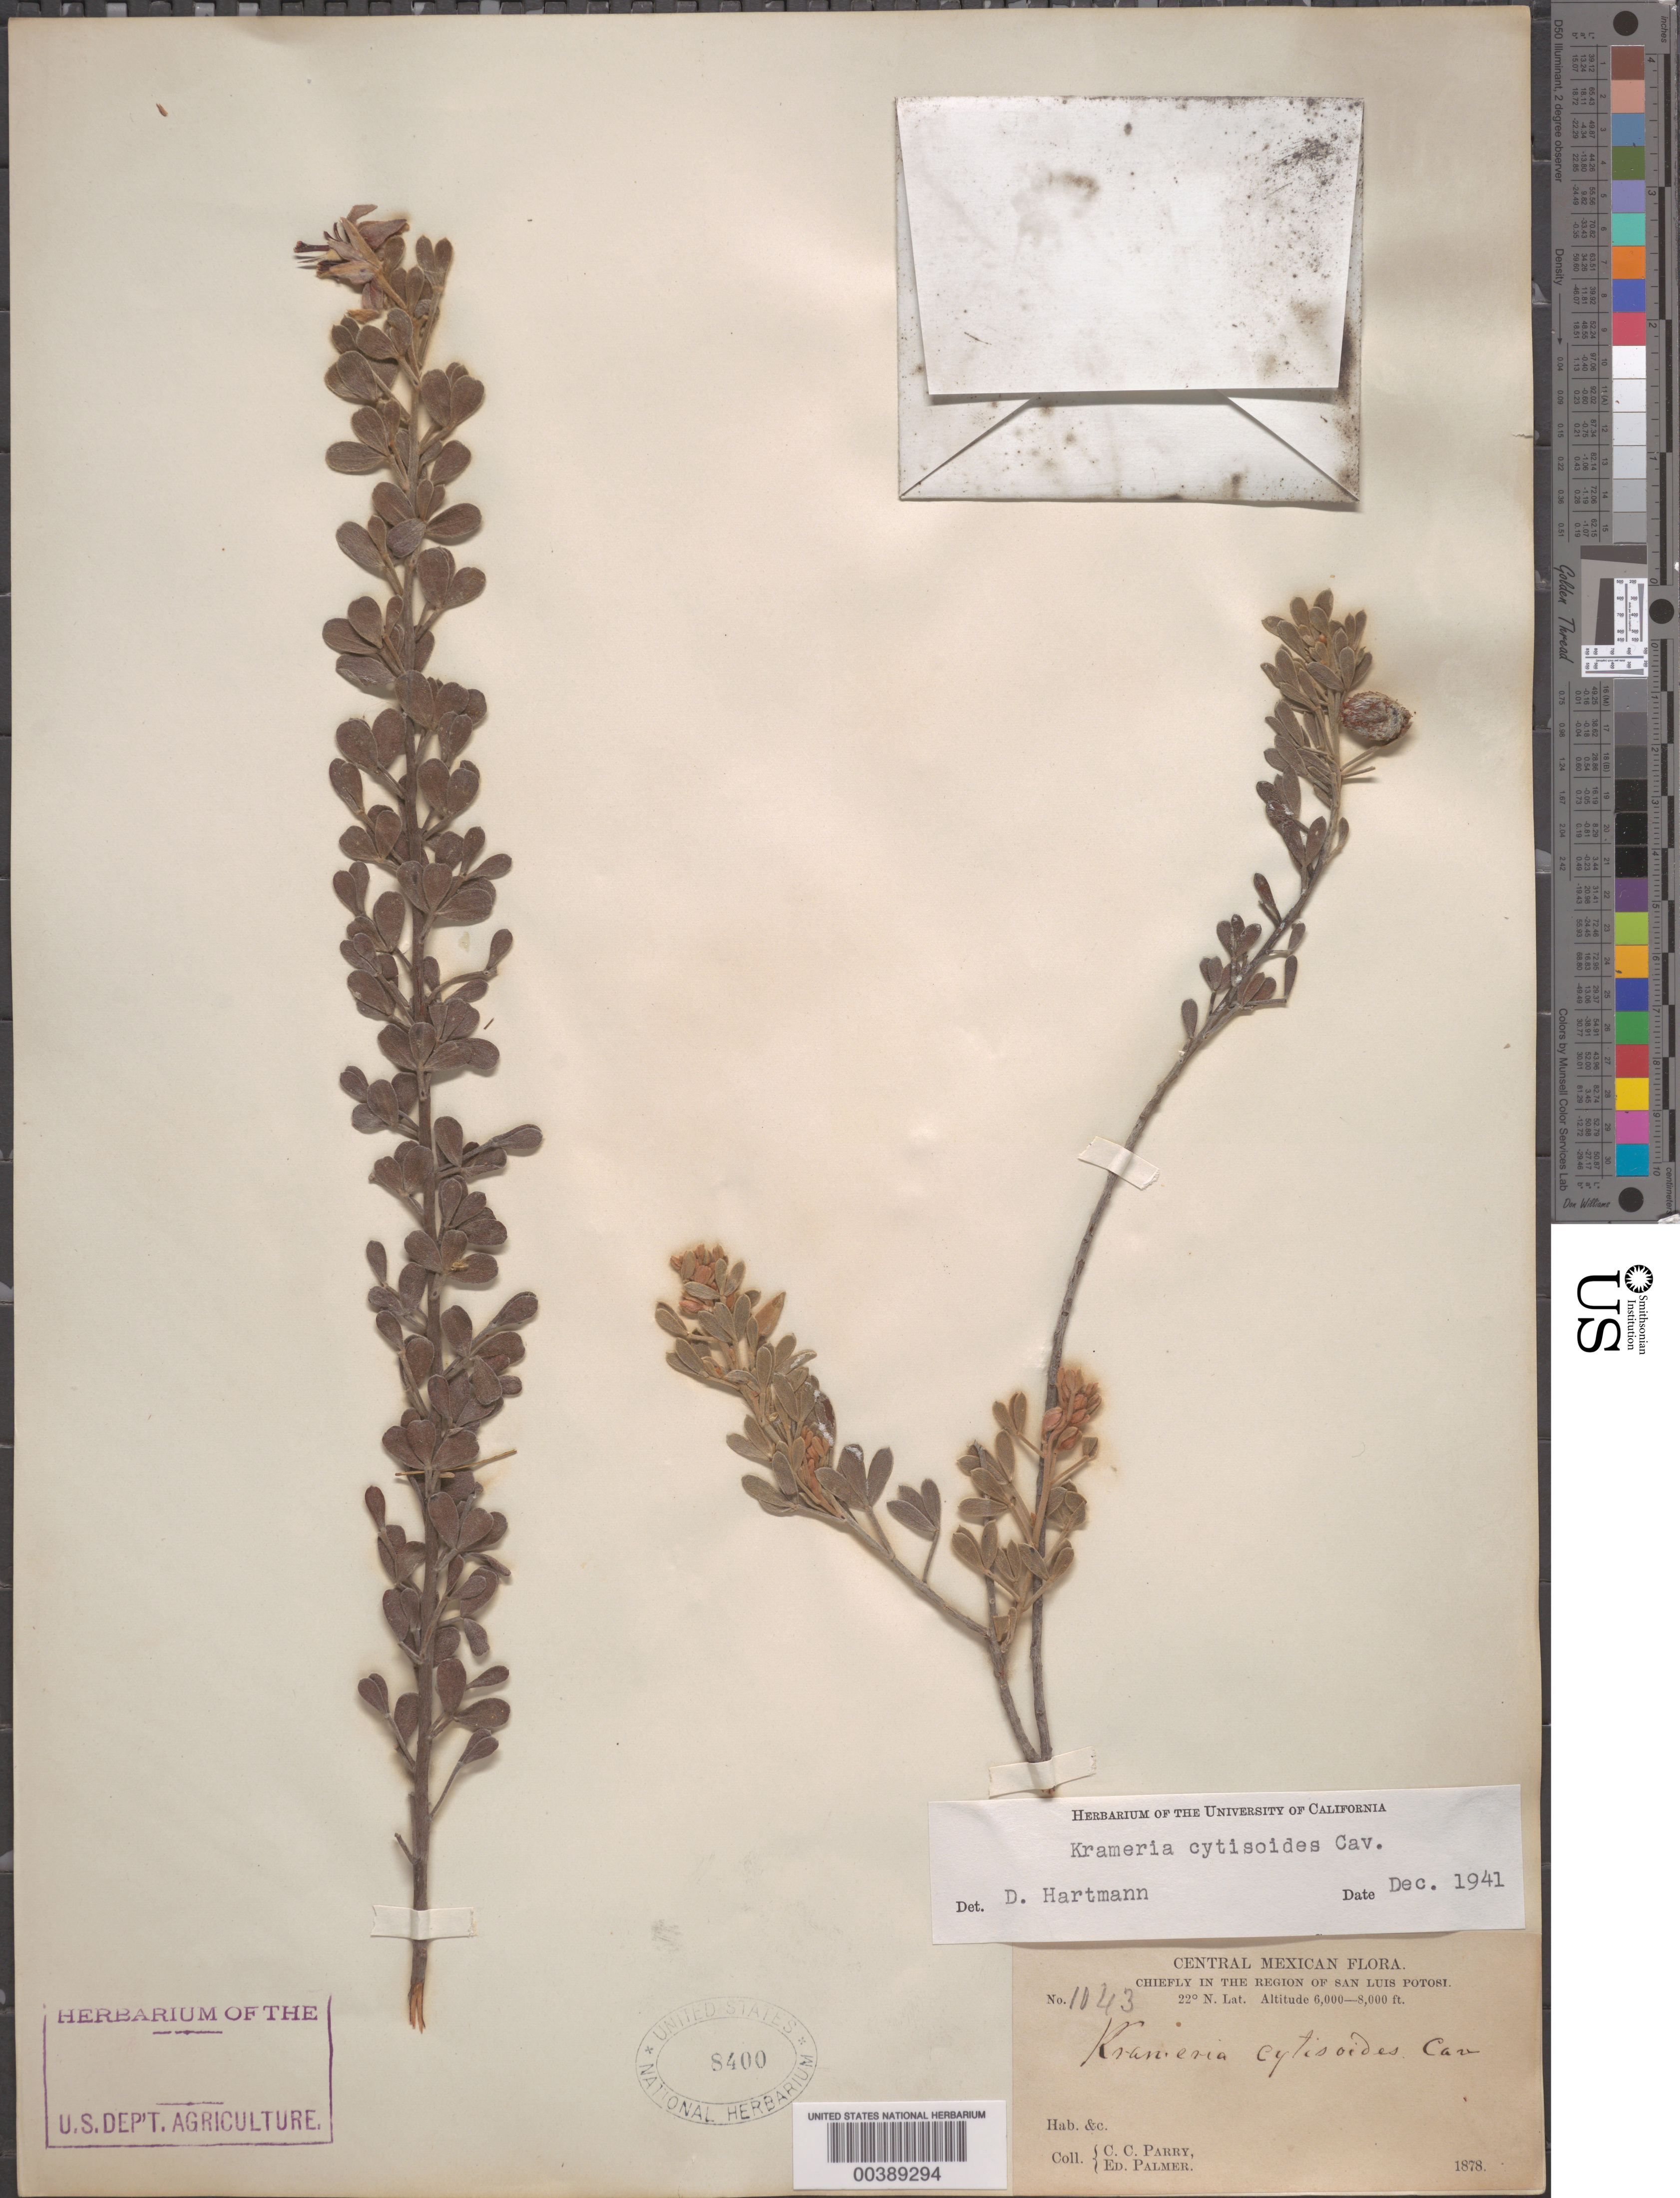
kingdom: Plantae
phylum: Tracheophyta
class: Magnoliopsida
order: Zygophyllales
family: Krameriaceae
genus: Krameria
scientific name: Krameria cytisoides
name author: Cav.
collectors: C. C. Parry & E. Palmer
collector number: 1043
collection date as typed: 1878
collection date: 1878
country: Mexico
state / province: San Luis Potosí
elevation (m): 1829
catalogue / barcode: US 8400